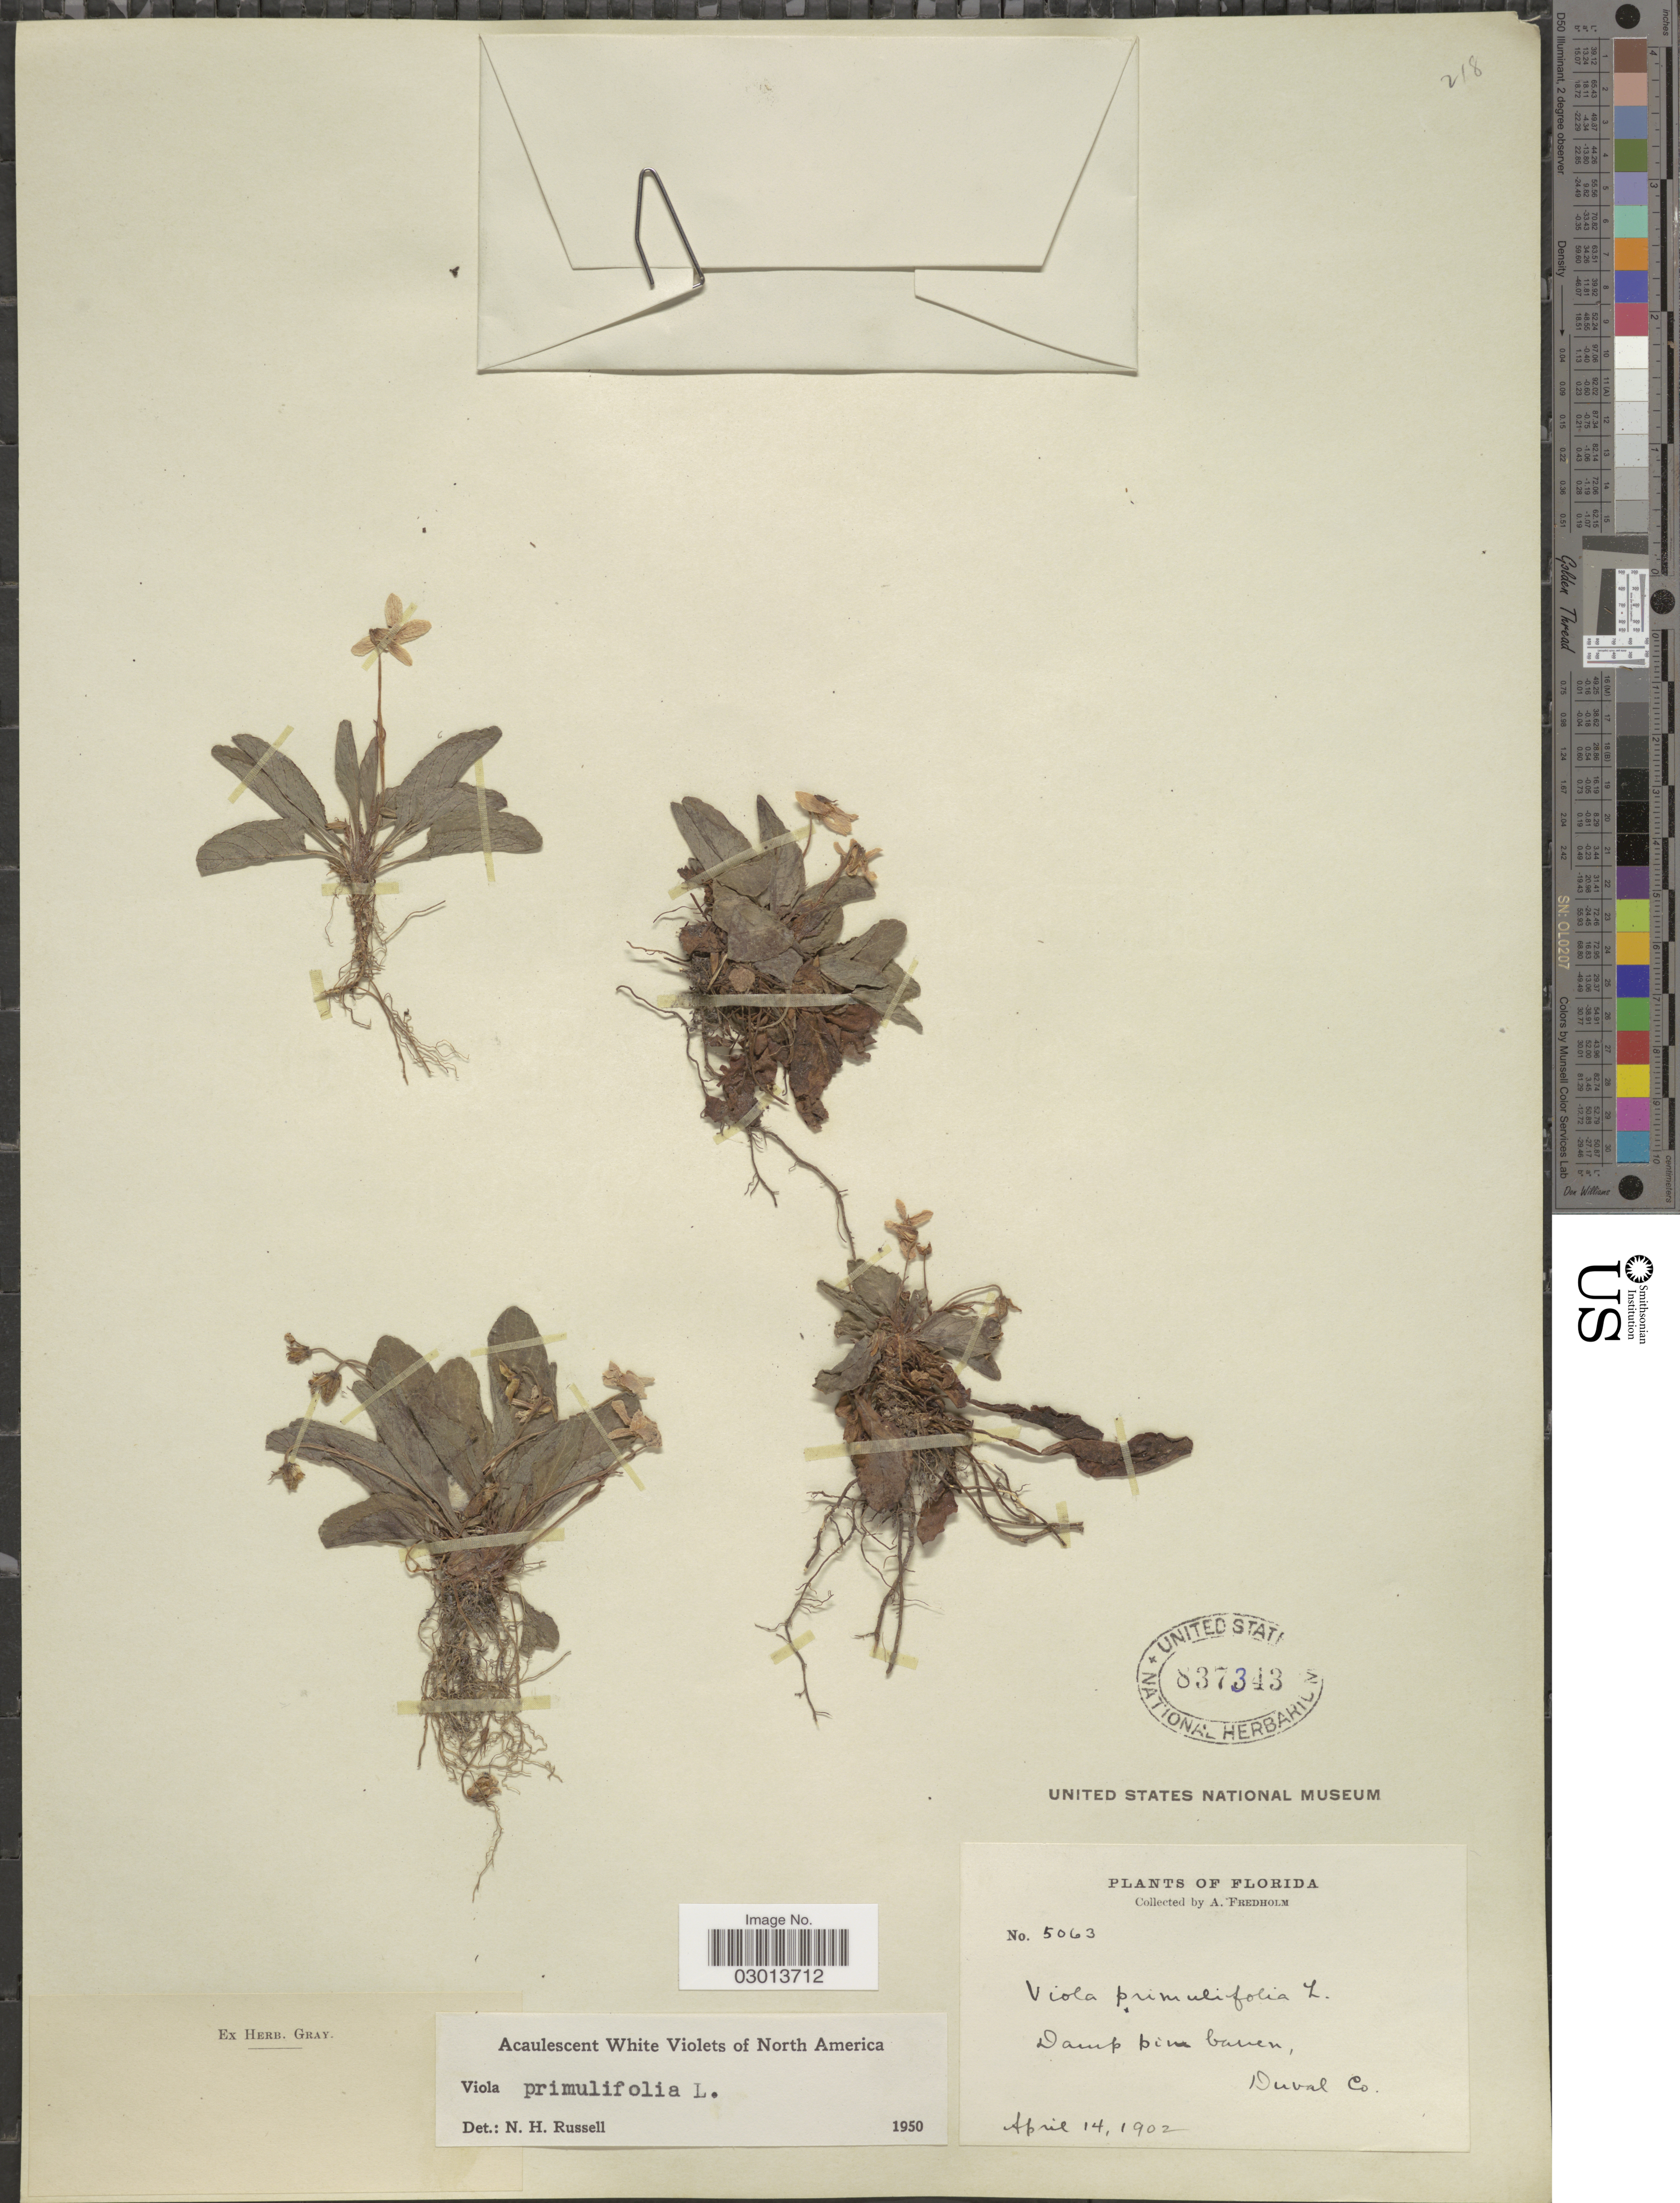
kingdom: Plantae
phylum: Tracheophyta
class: Magnoliopsida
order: Malpighiales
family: Violaceae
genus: Viola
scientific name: Viola primulifolia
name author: L.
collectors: A. Fredholm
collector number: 5063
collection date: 1902-04-14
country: United States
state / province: Florida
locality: Duval Co.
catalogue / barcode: US 837343